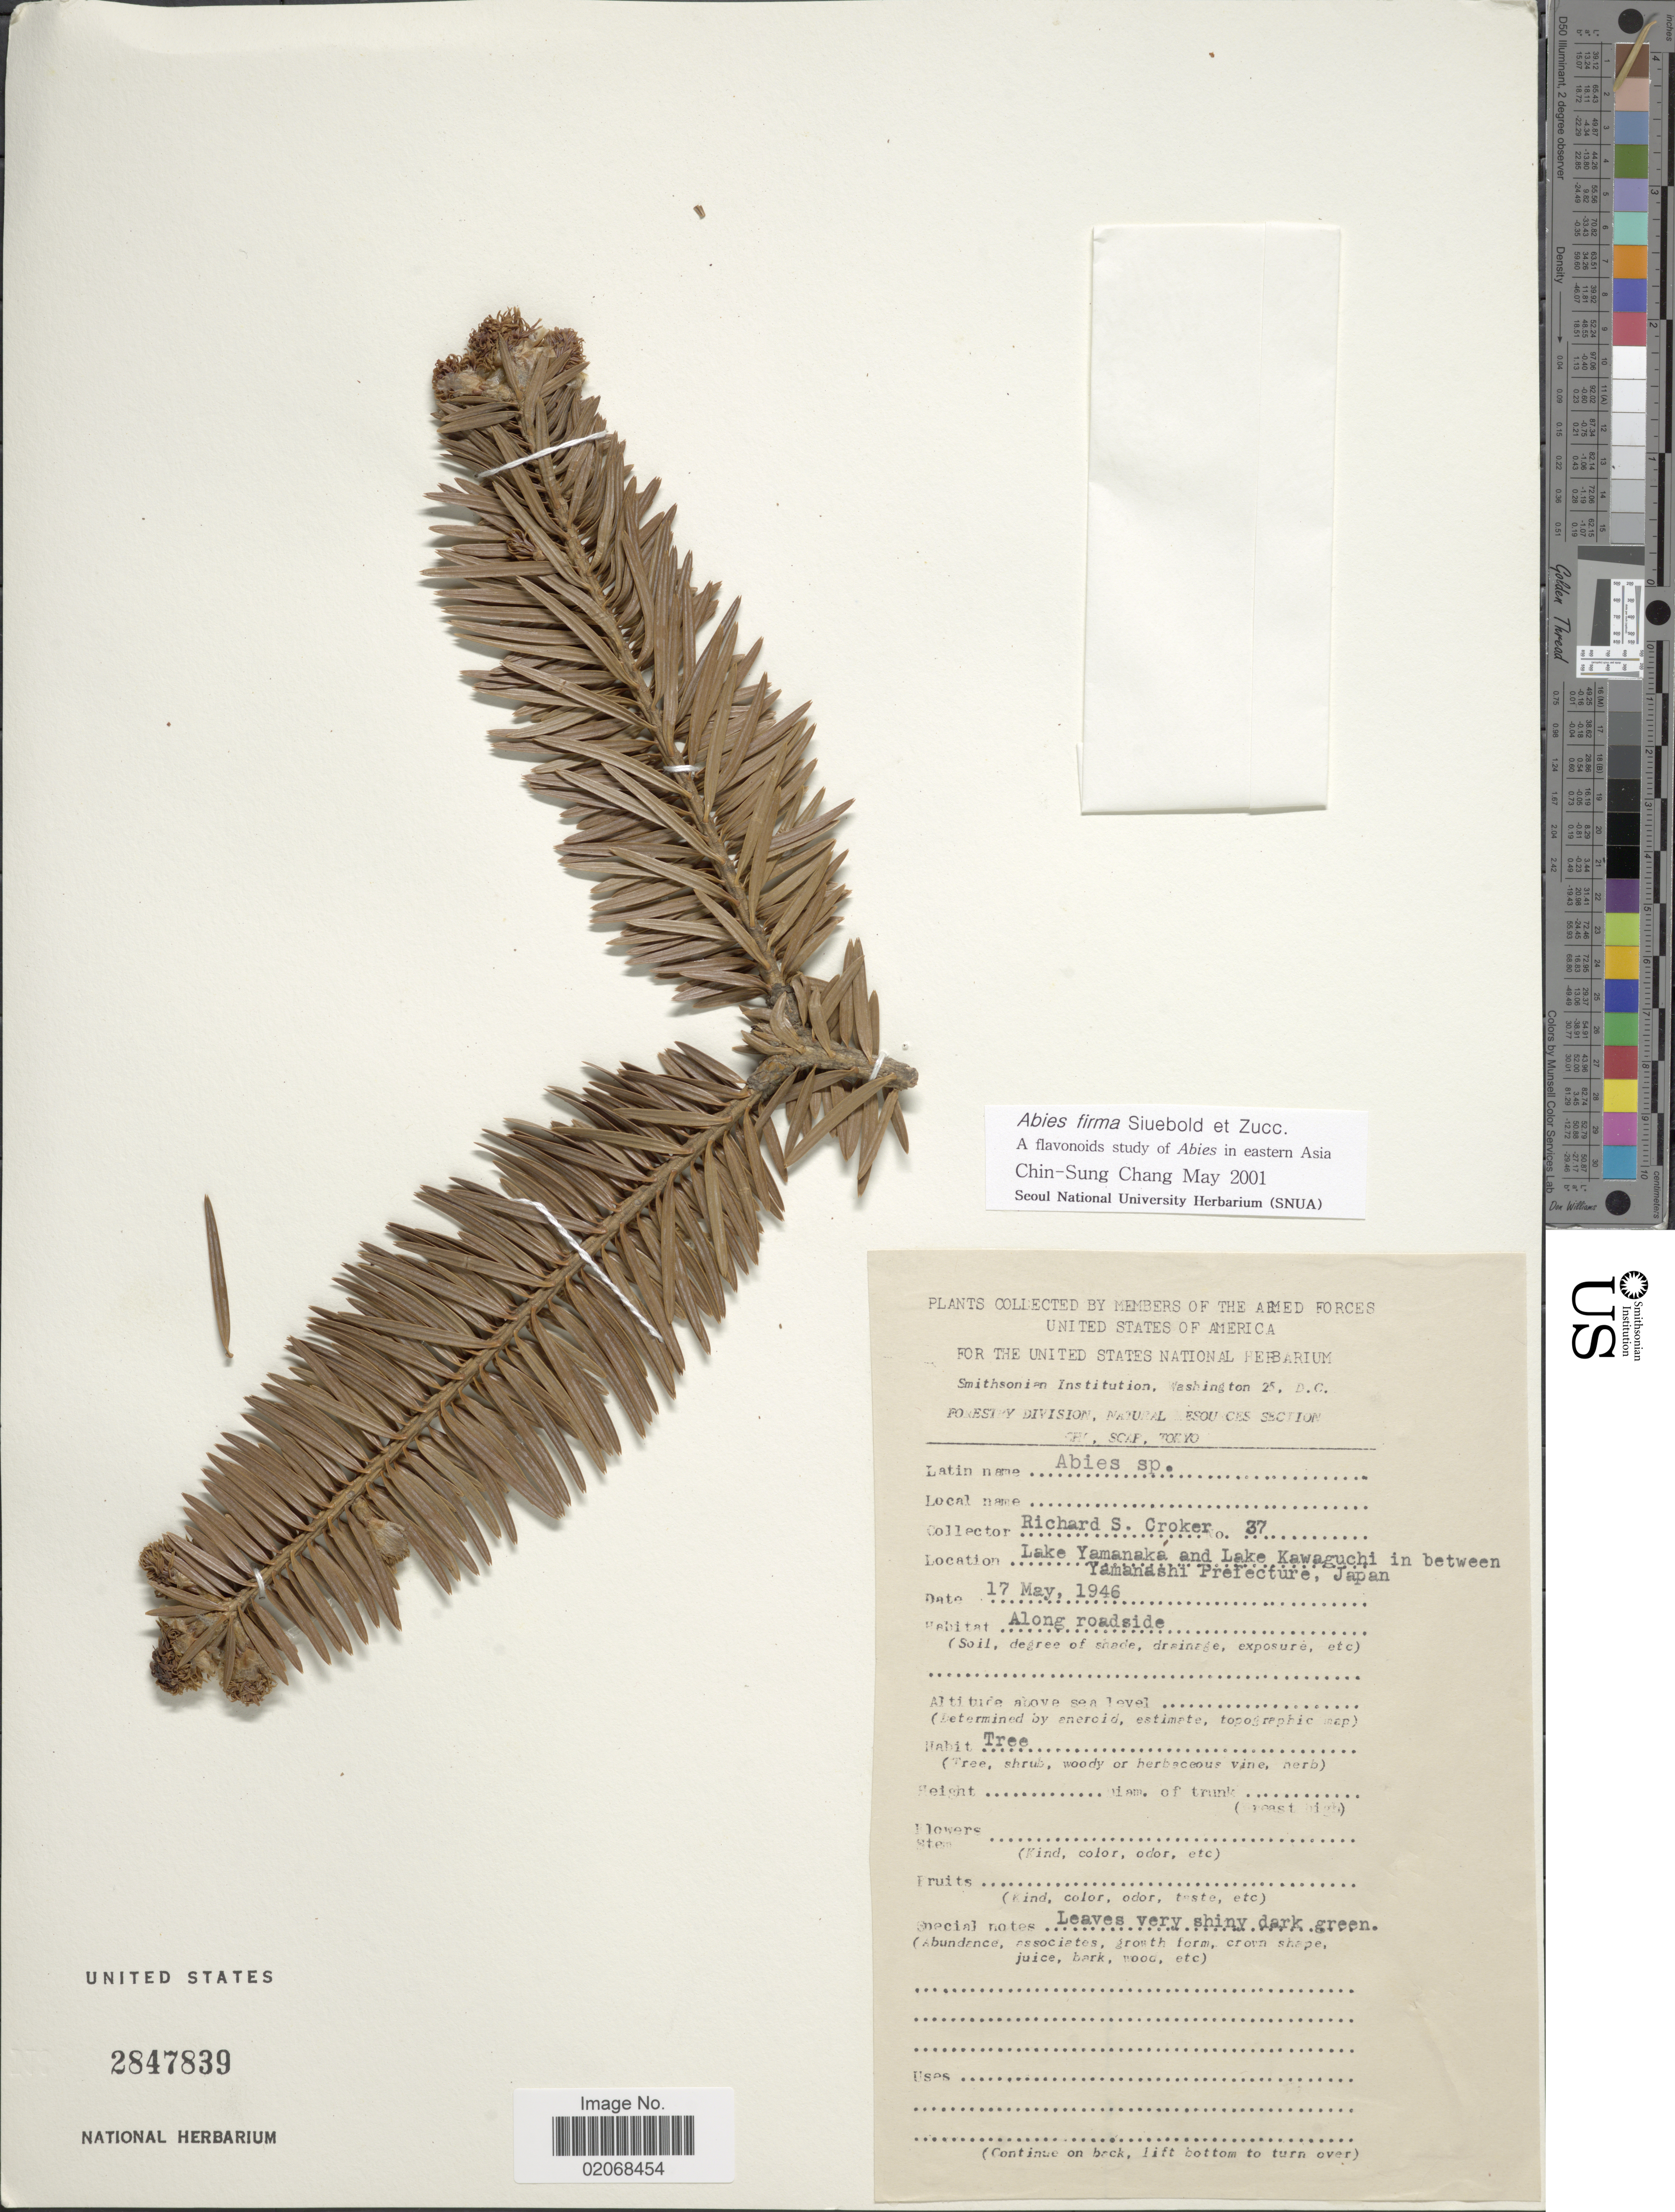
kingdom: Plantae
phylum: Tracheophyta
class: Pinopsida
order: Pinales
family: Pinaceae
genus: Abies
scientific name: Abies firma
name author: Siebold & Zucc.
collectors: R. Croker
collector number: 37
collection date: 1946-05-17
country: Japan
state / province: Yamanasi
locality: Lake Yamahashi and Lake Kawaguchi in between Yamanashi Prefecture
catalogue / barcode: US 2847839